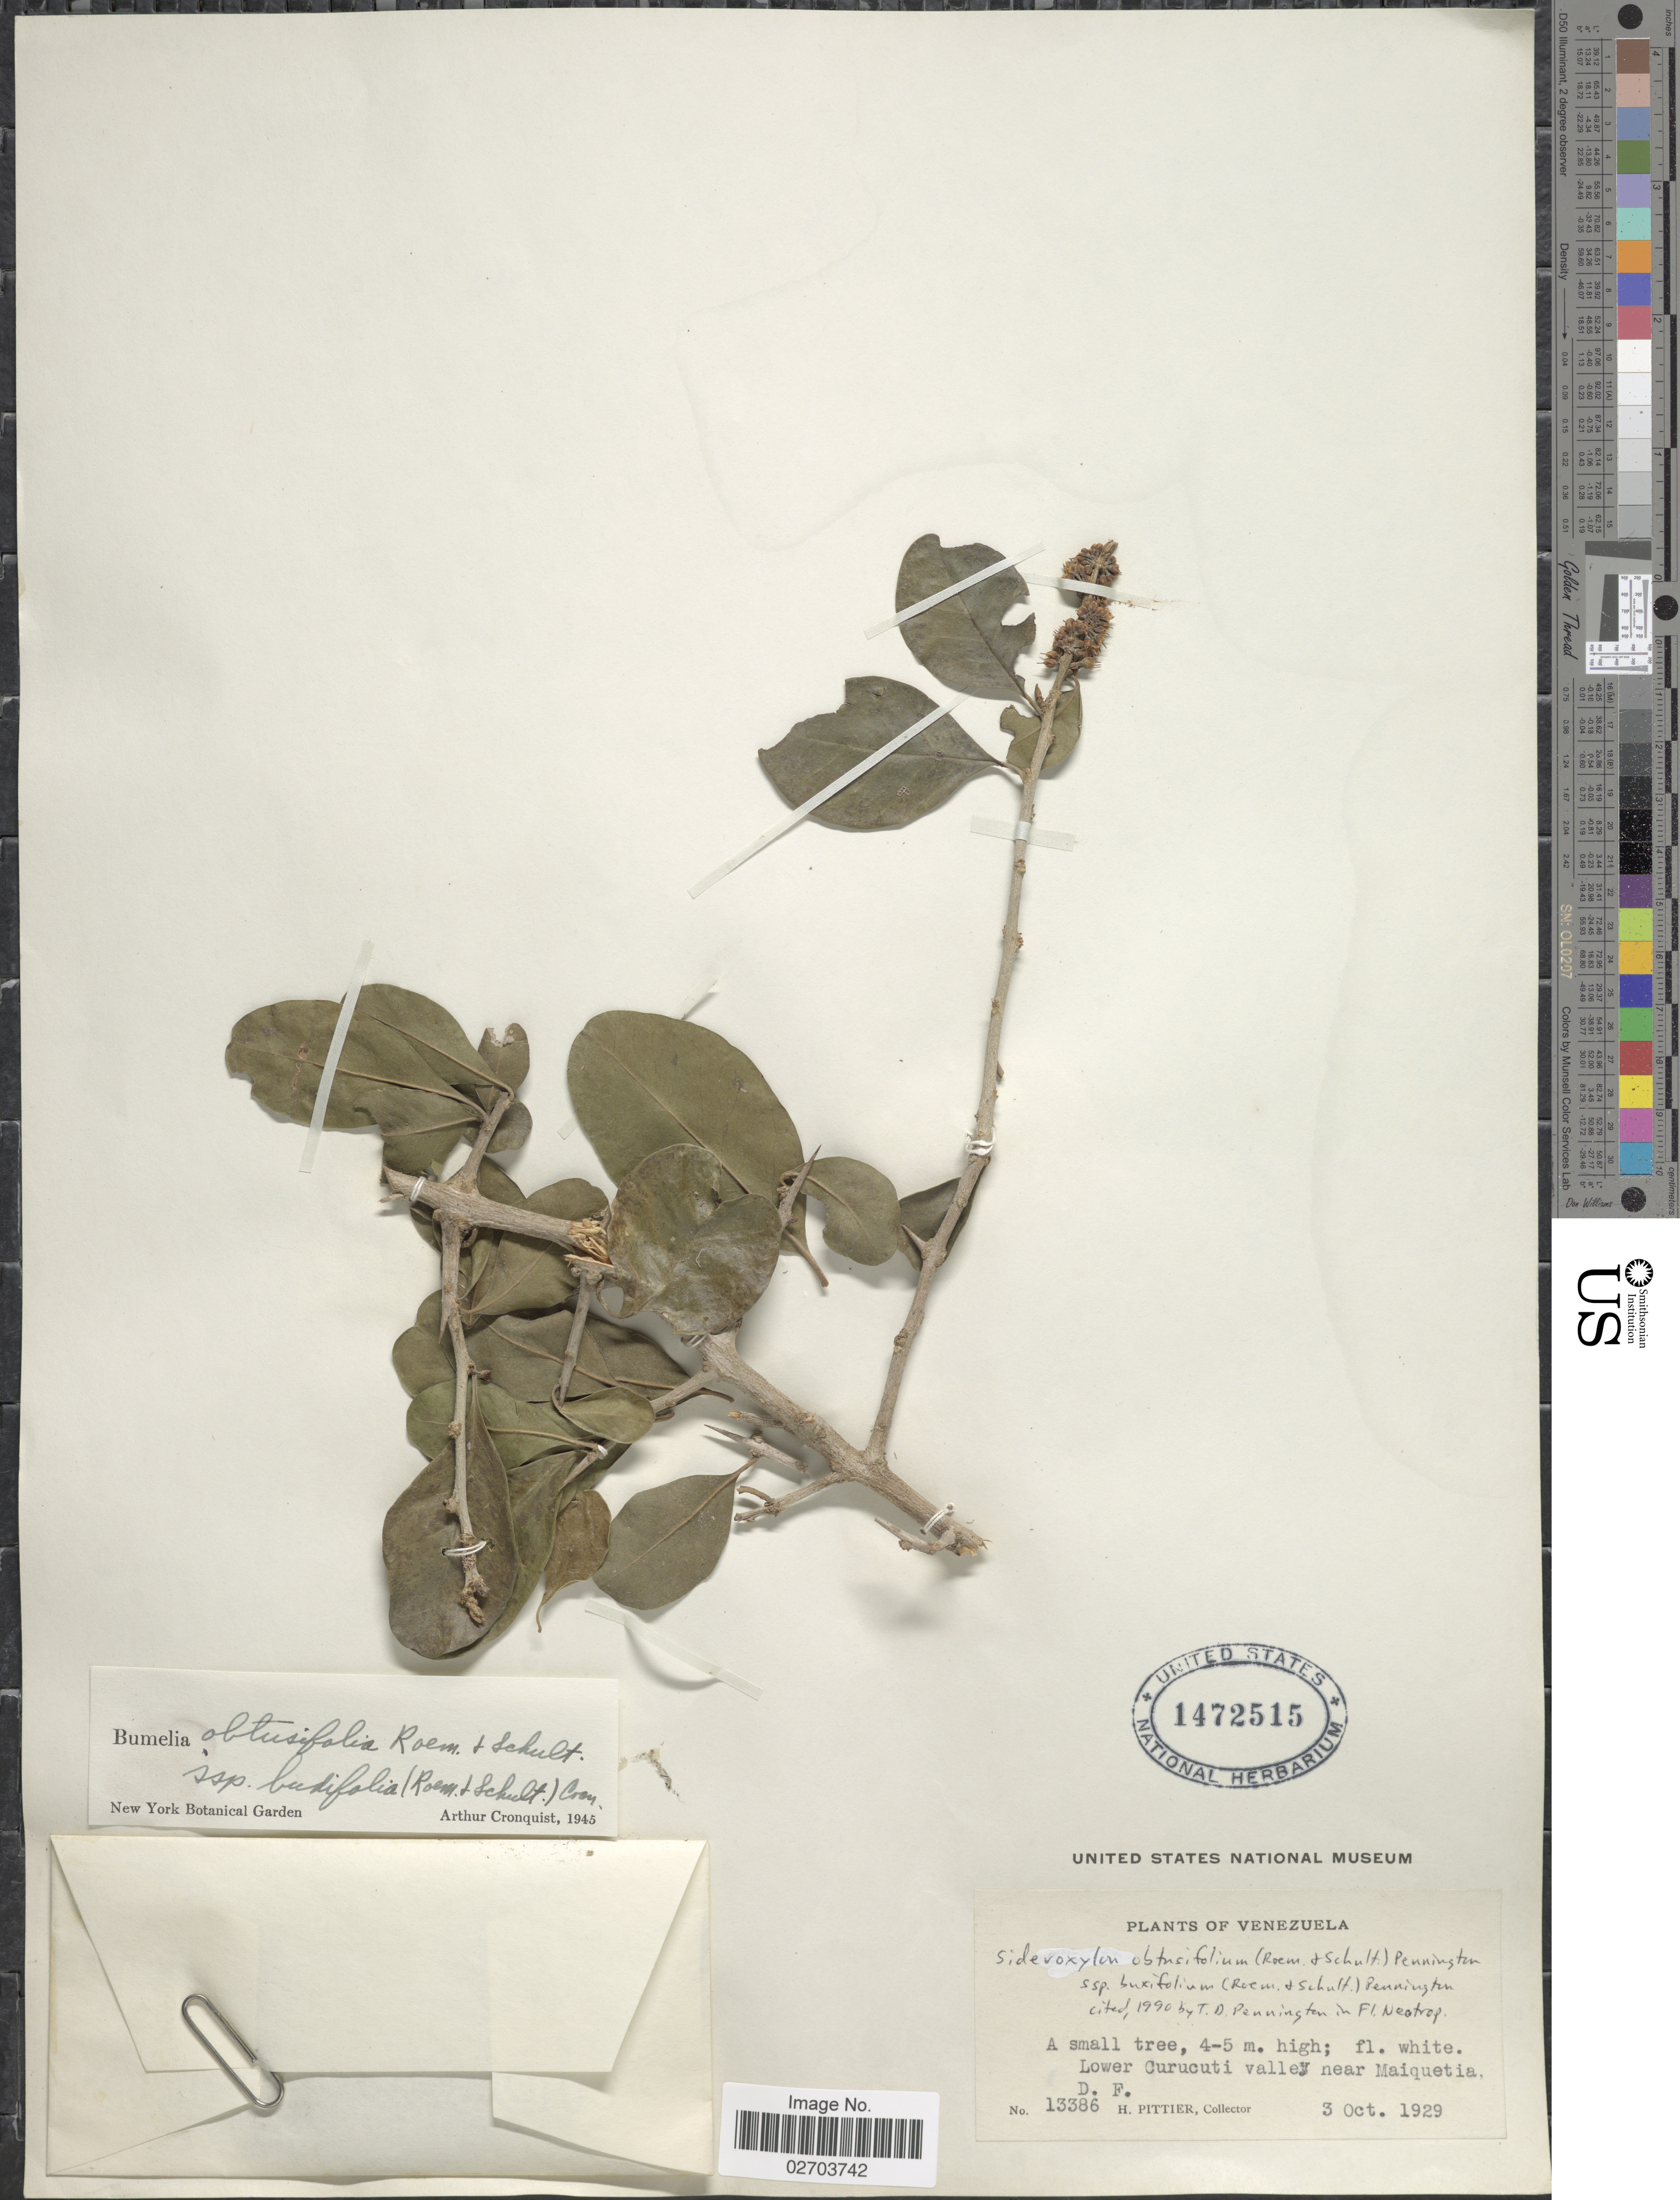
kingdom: Plantae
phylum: Tracheophyta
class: Magnoliopsida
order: Ericales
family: Sapotaceae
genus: Sideroxylon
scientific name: Sideroxylon obtusifolium subsp. buxifolium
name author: (Roem. & Schult.) T.D. Penn.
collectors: H. F. Pittier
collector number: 13386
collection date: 1929-10-03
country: Venezuela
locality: Lower Curucuti valley near Maiquetia D.F.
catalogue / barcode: US 1472515